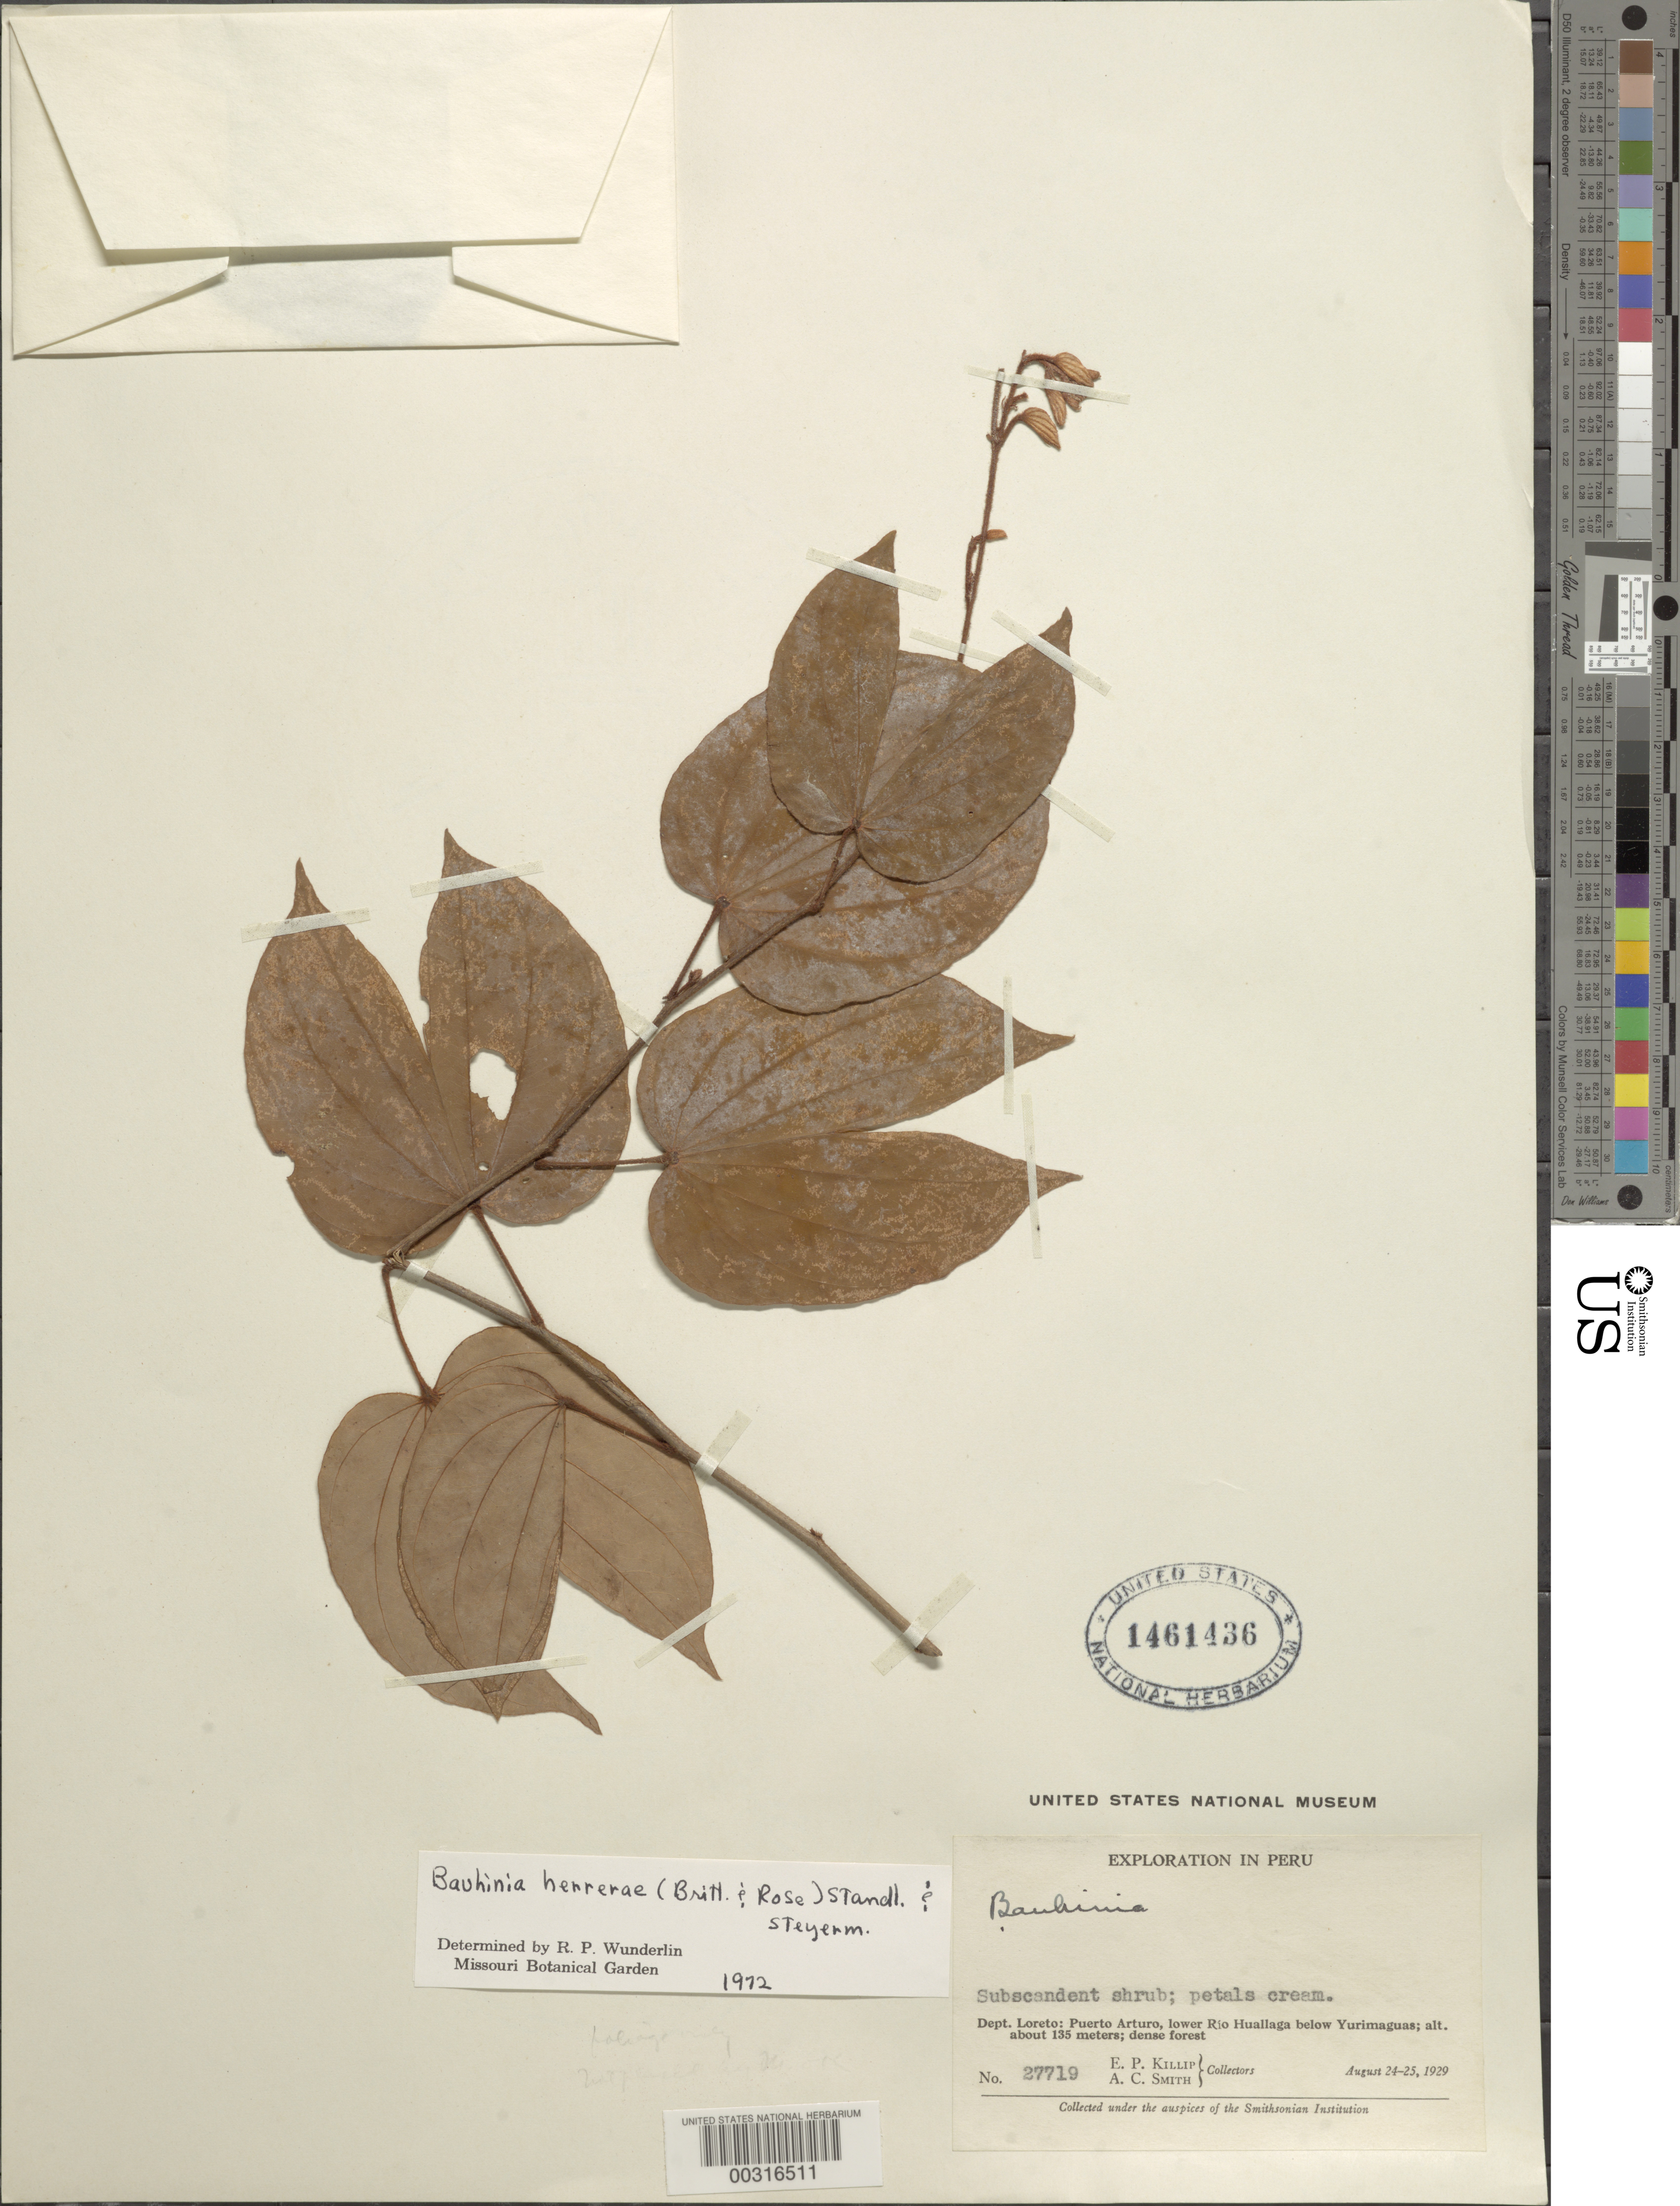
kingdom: Plantae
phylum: Tracheophyta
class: Magnoliopsida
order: Fabales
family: Fabaceae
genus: Bauhinia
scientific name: Bauhinia herrerae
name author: (Britton & Rose) Standl. & Steyerm.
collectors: E. P. Killip & A. C. Smith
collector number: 27719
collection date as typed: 24 Aug 1929 to 25 Aug 1929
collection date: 1929-08-24/1929-08-25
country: Peru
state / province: Loreto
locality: Puerto arturo, lower rio huallaga below yurimaguas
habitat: Dense forest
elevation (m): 135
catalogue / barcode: US 1461436